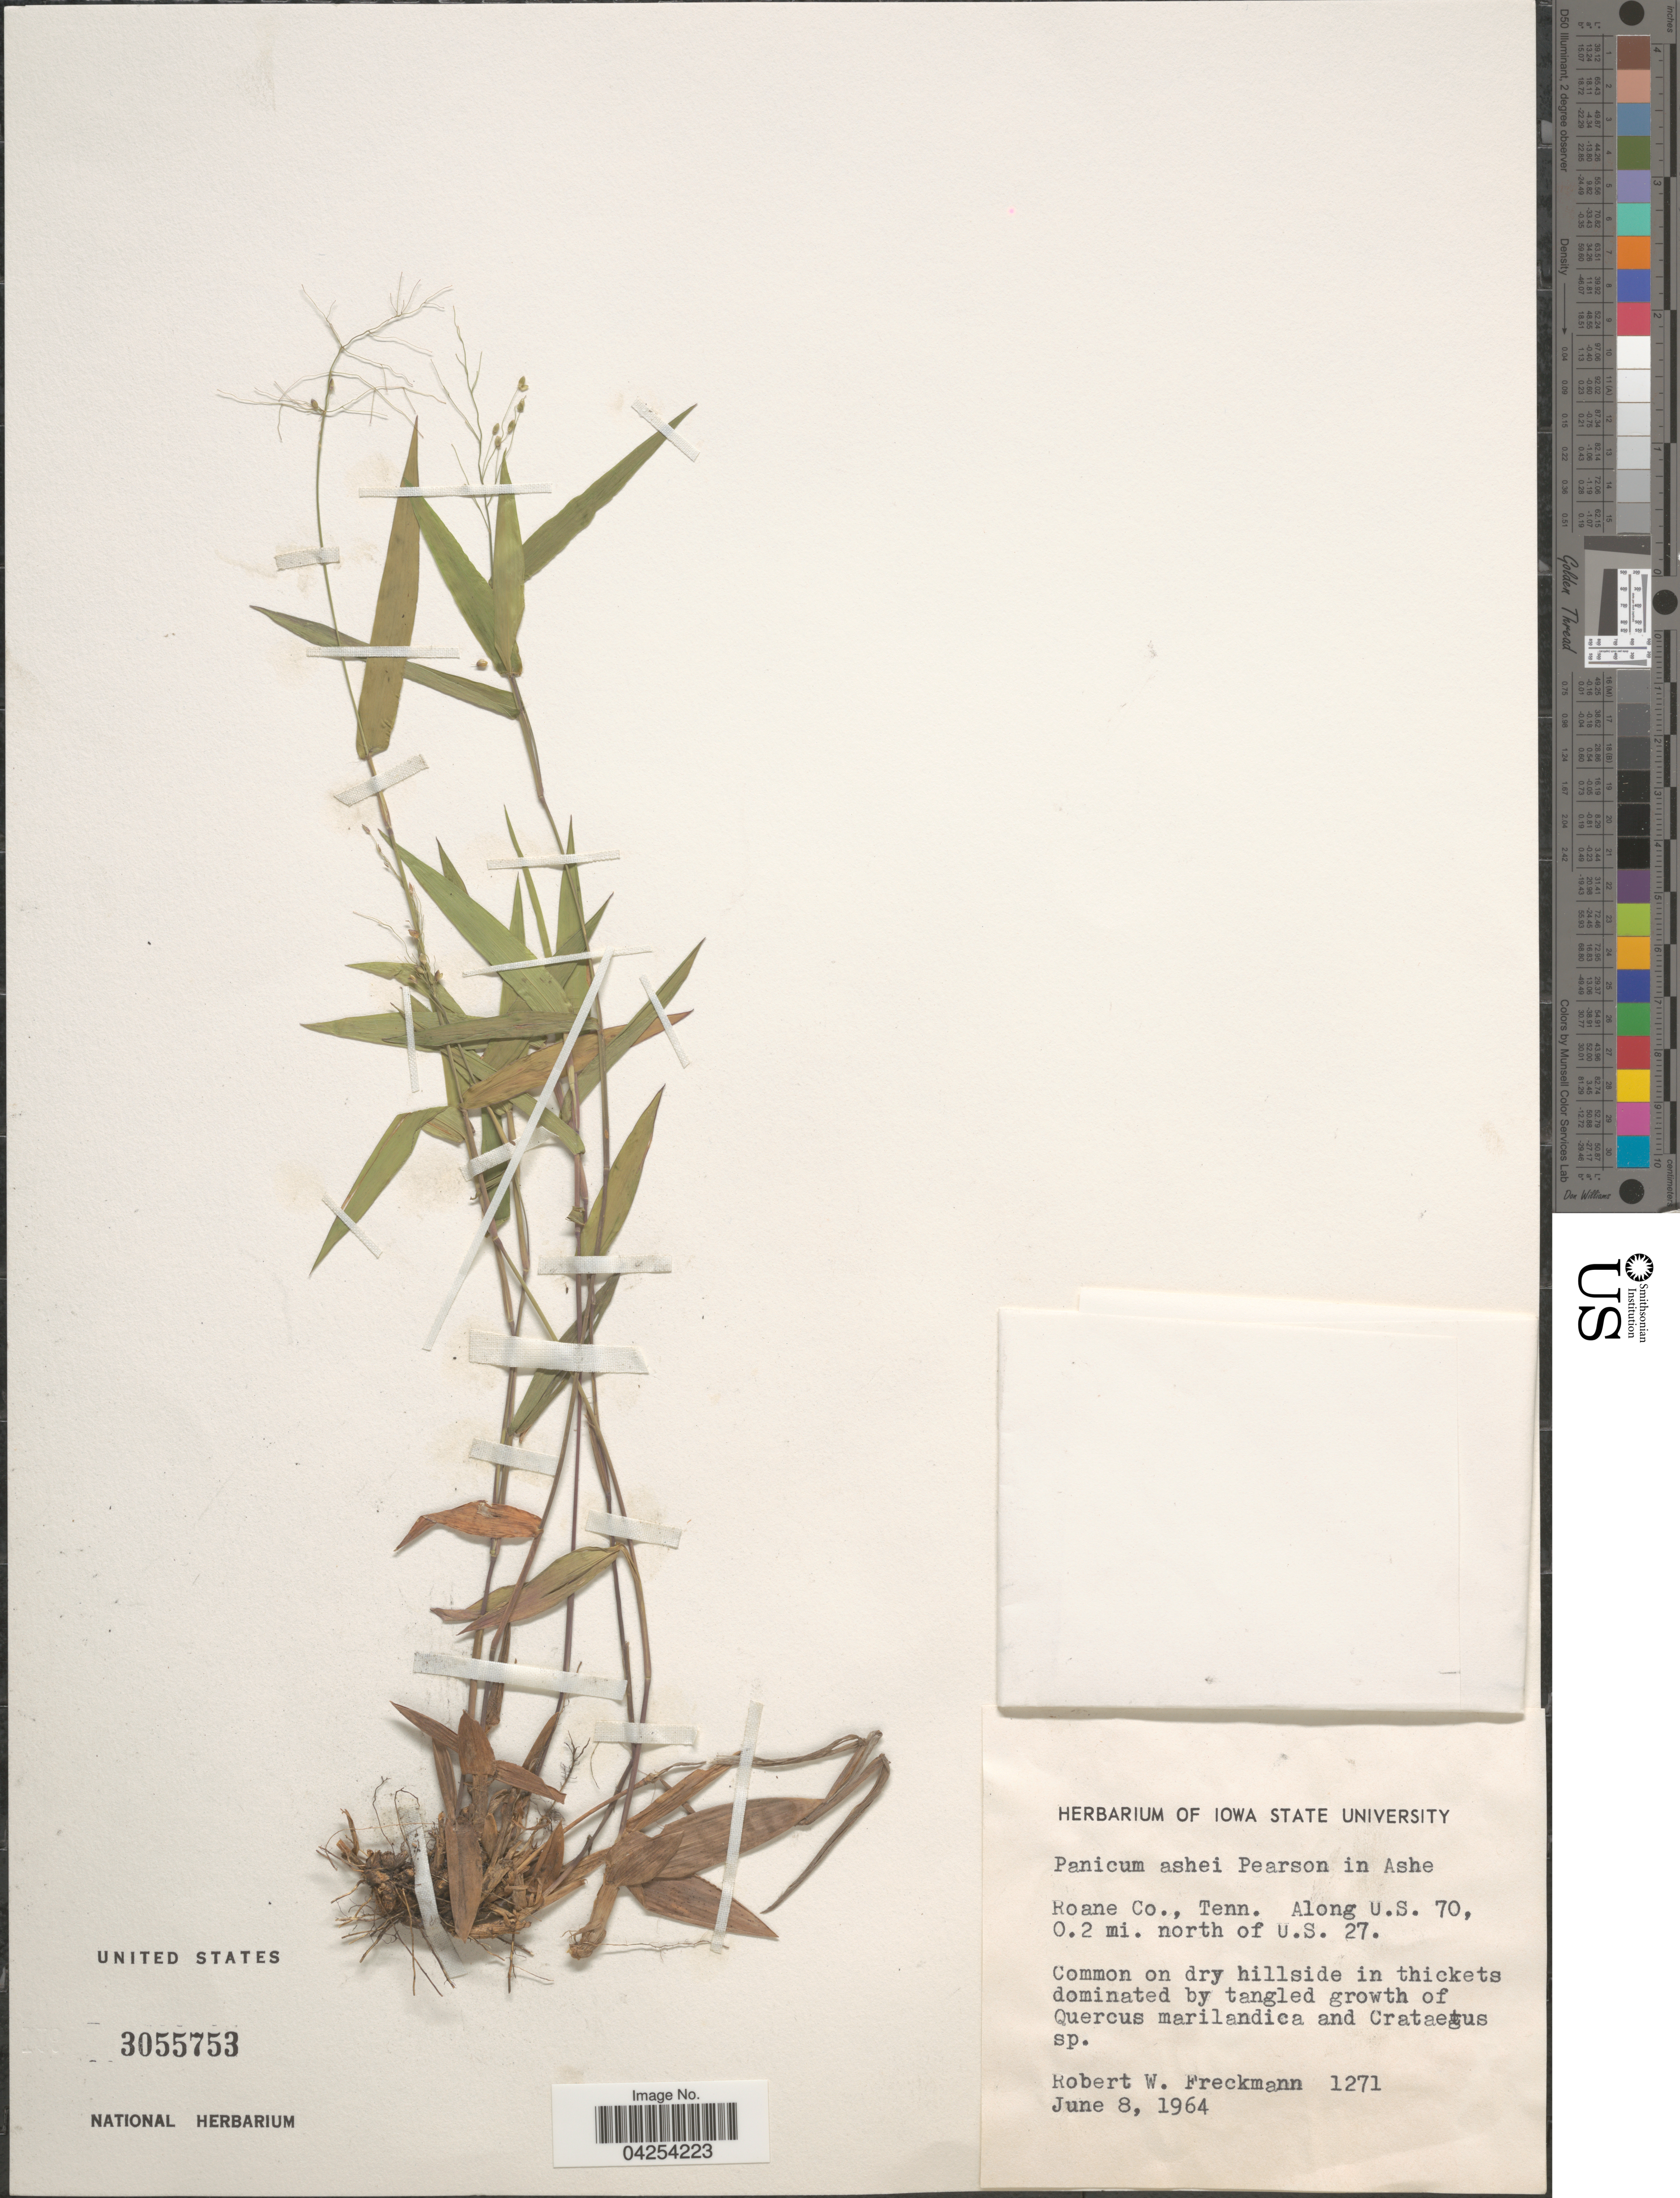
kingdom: Plantae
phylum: Tracheophyta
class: Liliopsida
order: Poales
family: Poaceae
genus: Dichanthelium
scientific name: Dichanthelium commutatum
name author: (Schult.) Gould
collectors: R. Freckmann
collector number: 1271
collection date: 1964-06-08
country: United States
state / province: Tennessee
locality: Roane Co. Along U. S. 70, 0.2 mi. north of U. S. 27.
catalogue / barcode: US 3055753